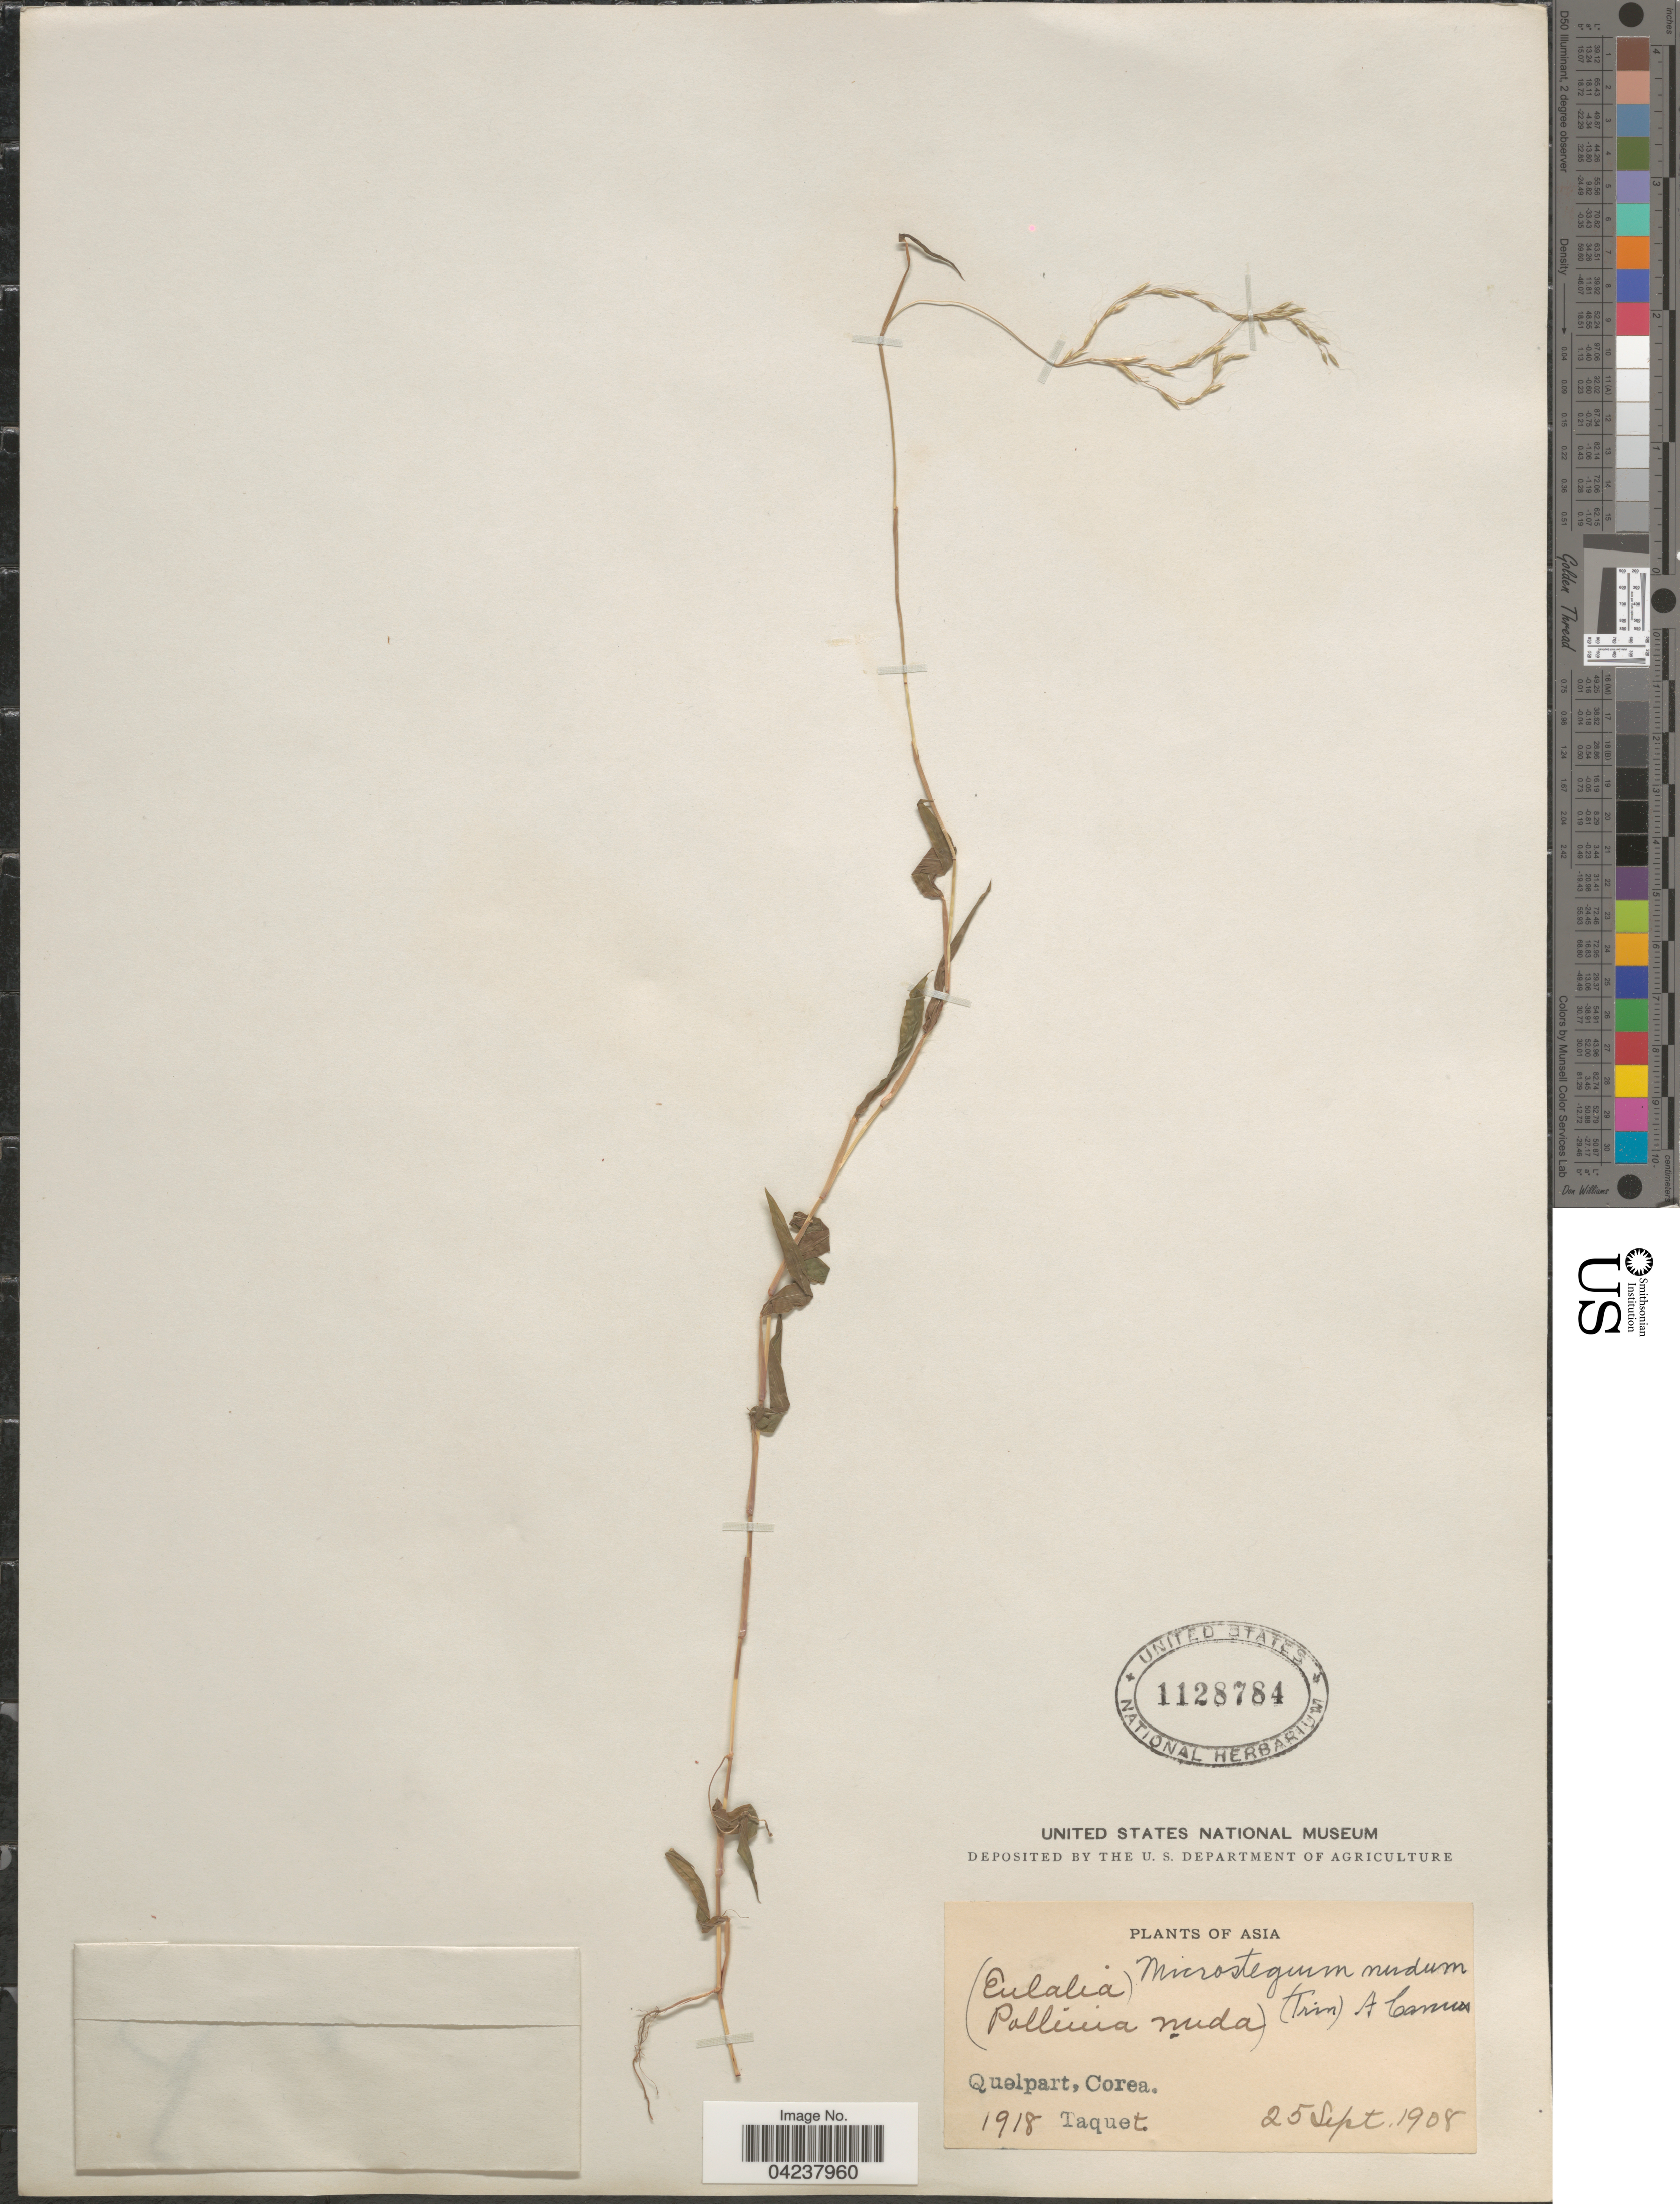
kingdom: Plantae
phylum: Tracheophyta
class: Liliopsida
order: Poales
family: Poaceae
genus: Microstegium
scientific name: Microstegium nudum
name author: (Trin.) A. Camus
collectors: Taquet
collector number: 1918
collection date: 1908-09-25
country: South Korea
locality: Quelpart, Corea.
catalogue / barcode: US 1128784